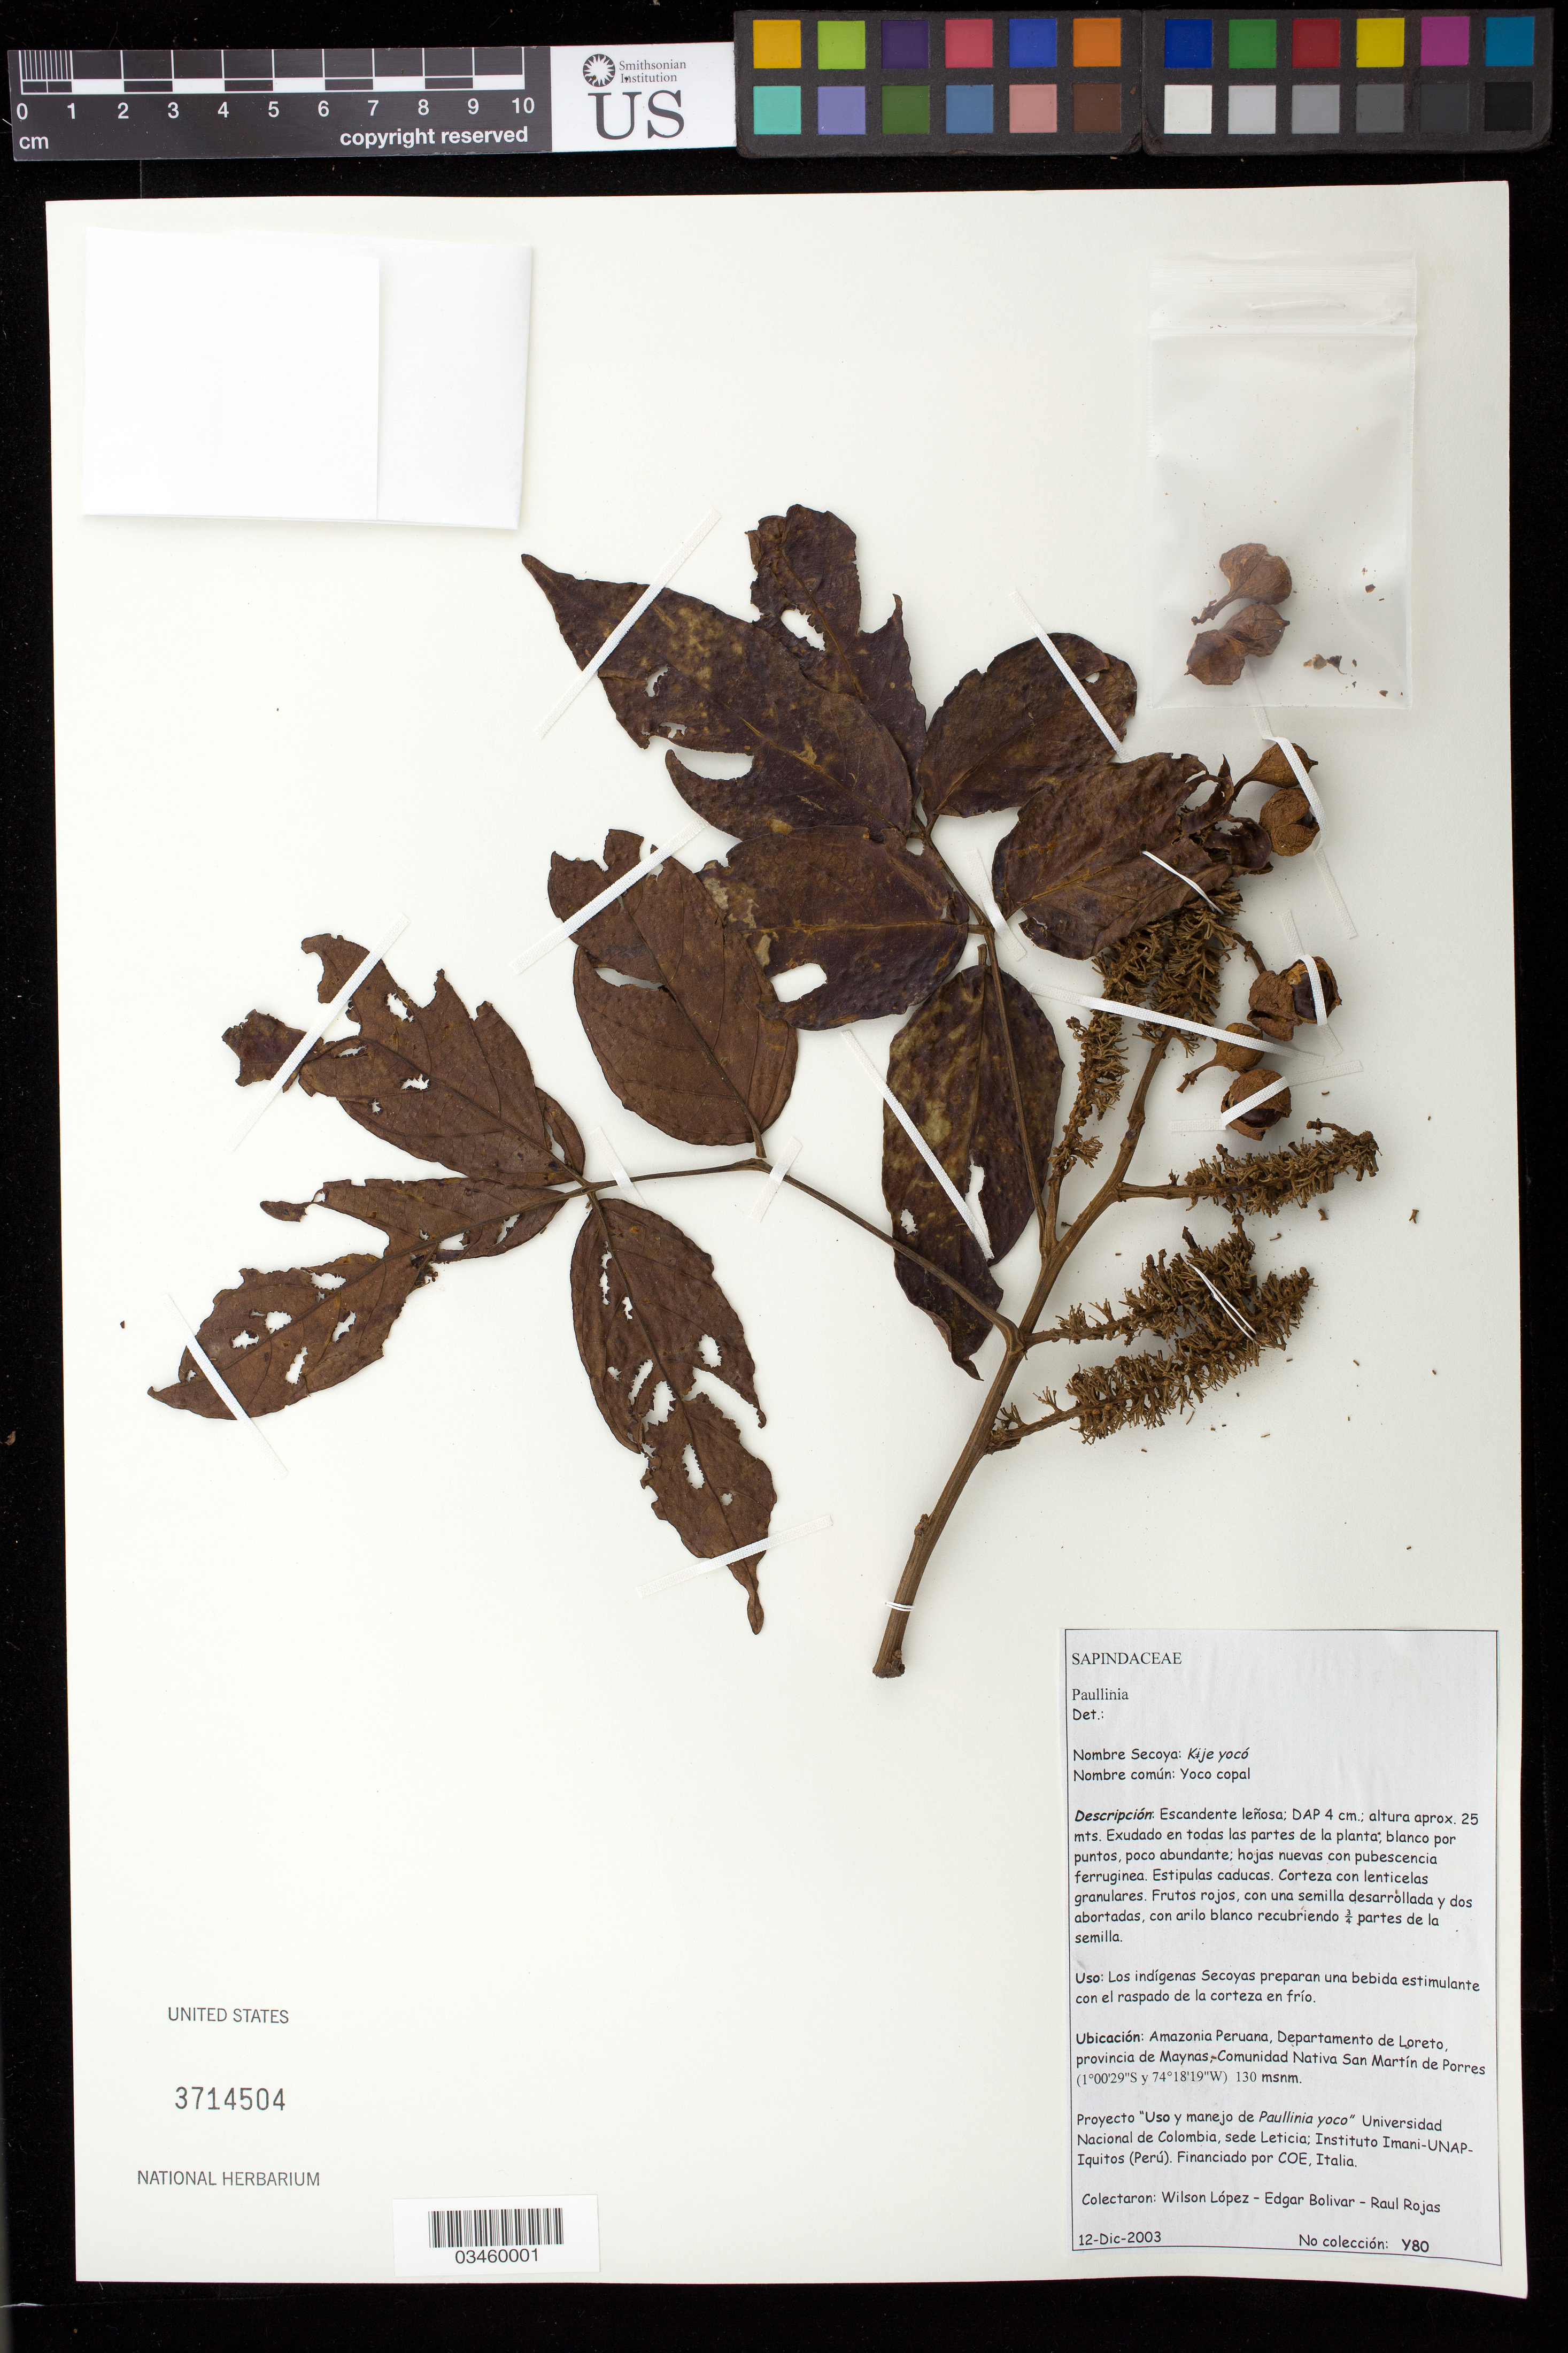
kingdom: Plantae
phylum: Tracheophyta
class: Magnoliopsida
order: Sapindales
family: Sapindaceae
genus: Paullinia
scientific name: Paullinia sp.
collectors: W. López, E. Bolivar & R. Rojas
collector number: Y80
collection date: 2003-12-12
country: Peru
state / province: Loreto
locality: Provincia de Maynas, Comunidad Nativa San Martín de Porres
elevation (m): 130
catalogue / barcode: US 3714504